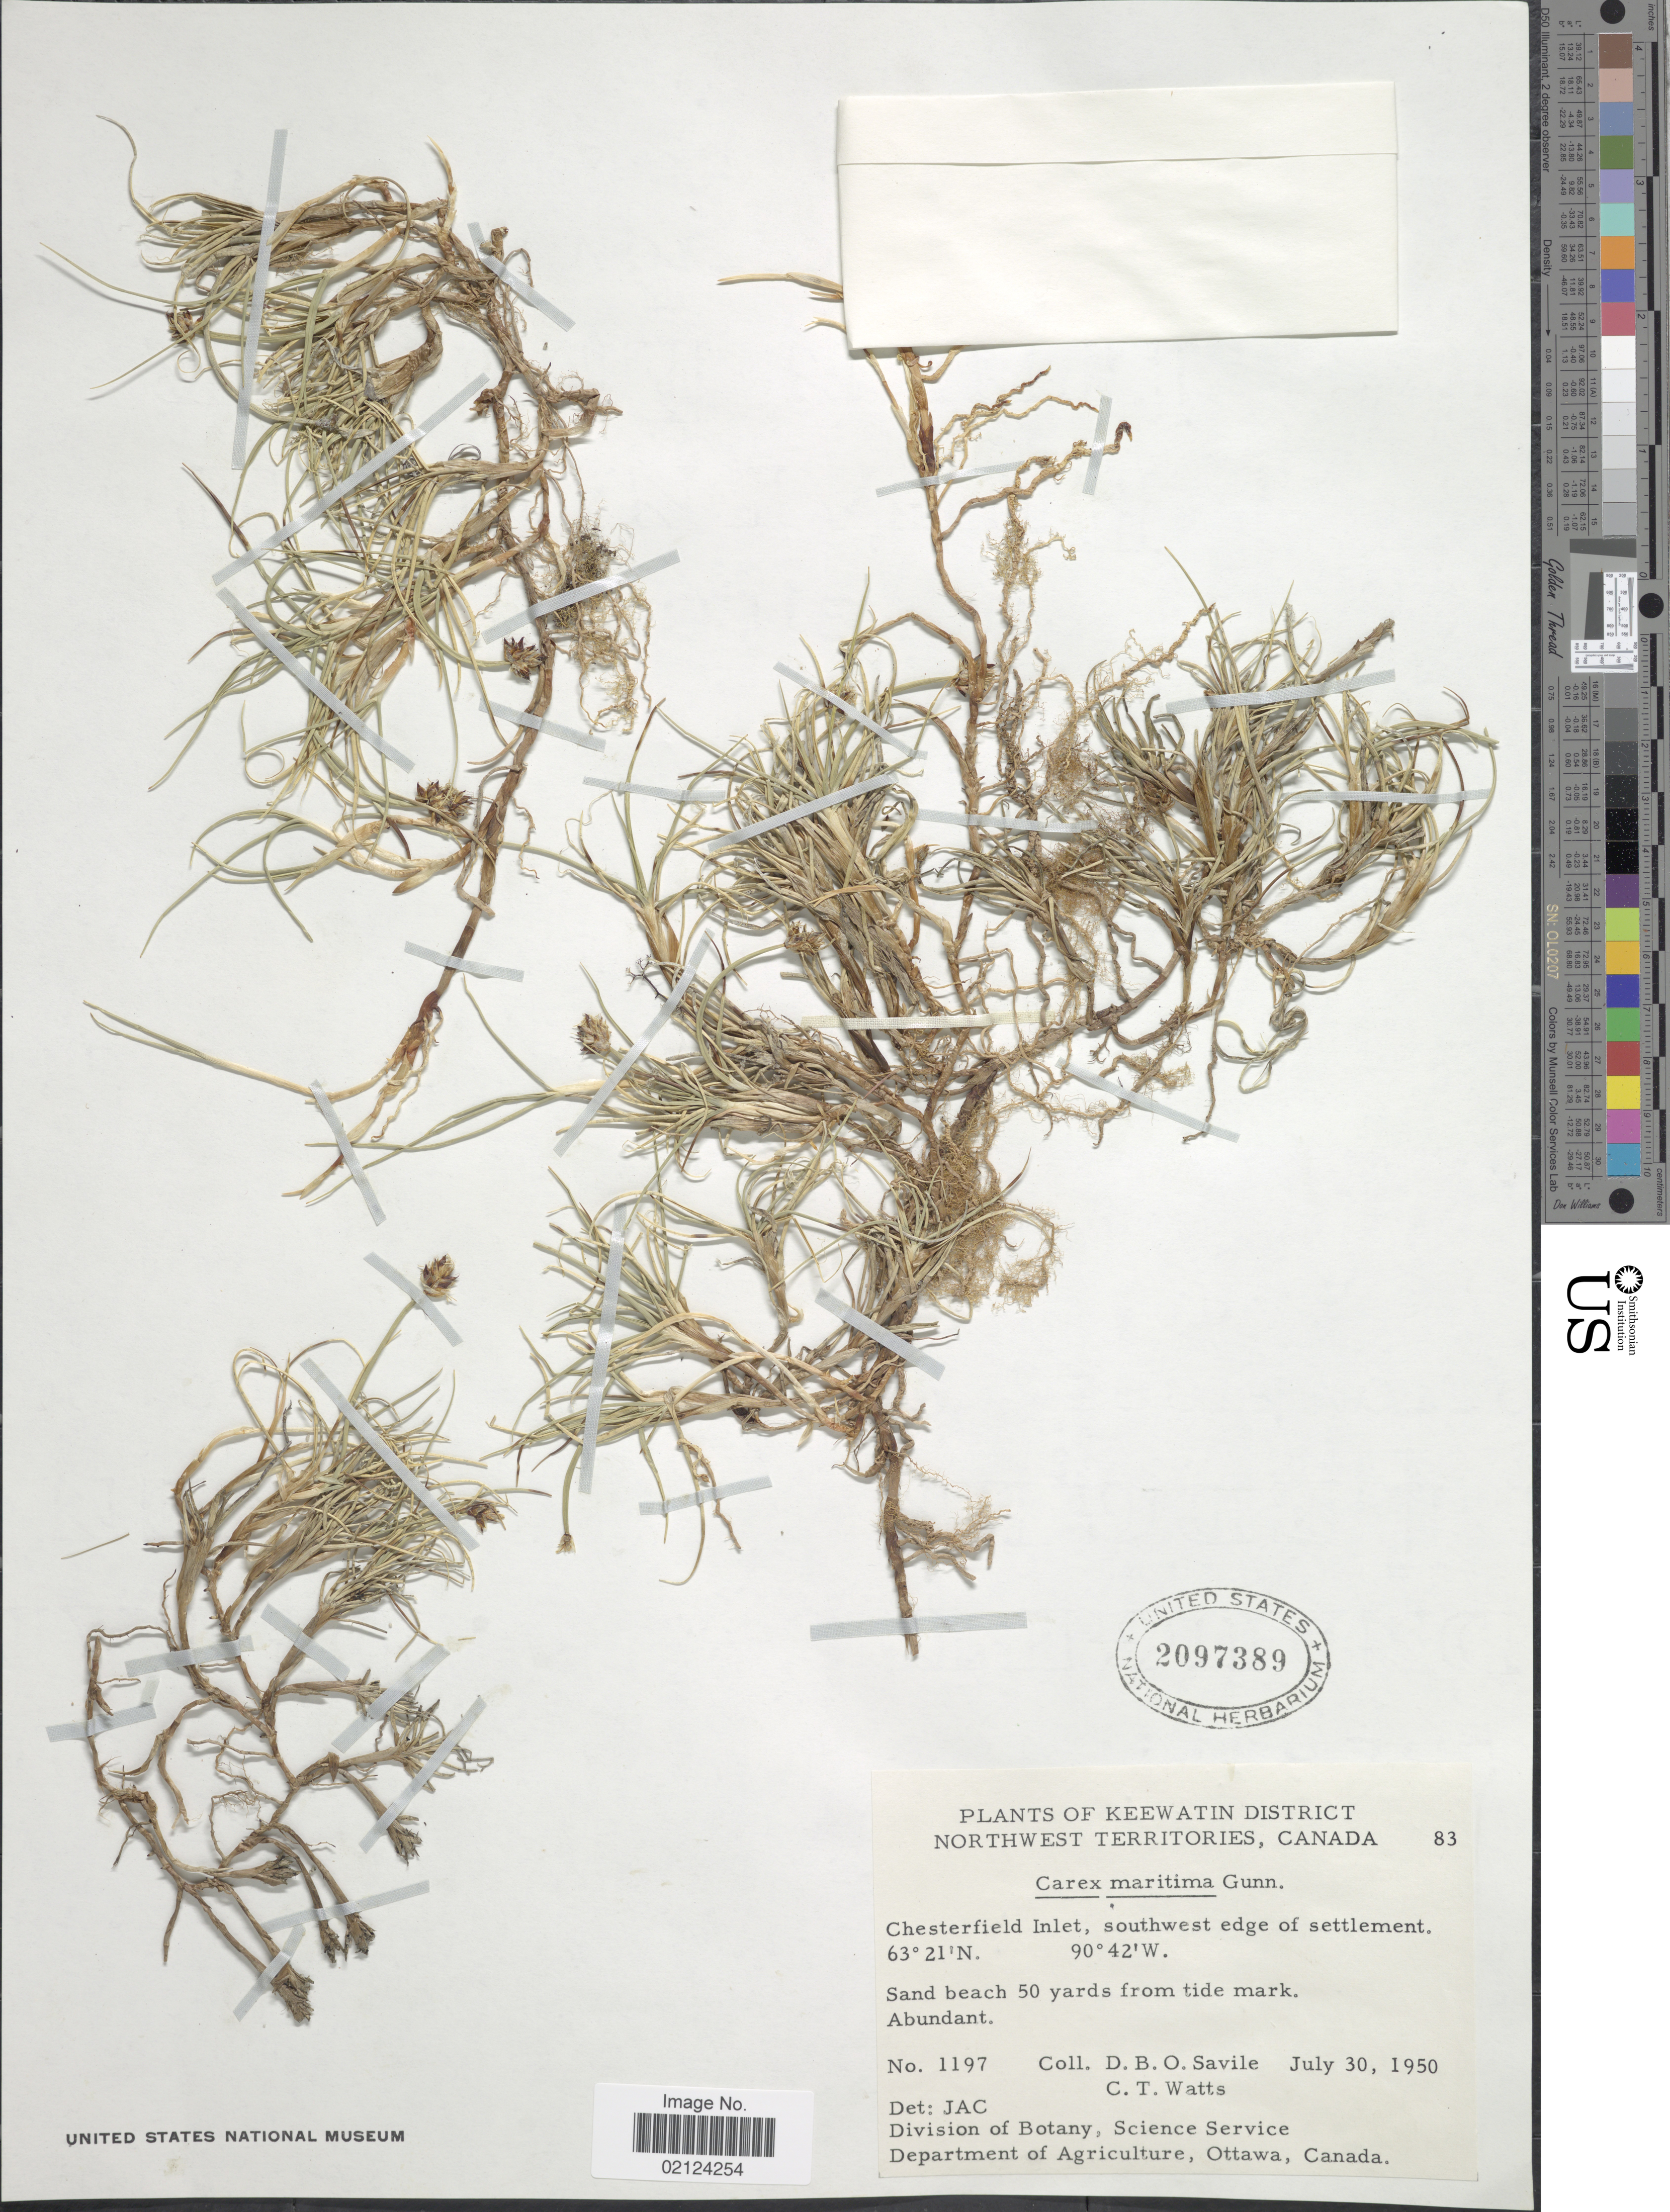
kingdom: Plantae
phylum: Tracheophyta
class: Liliopsida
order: Poales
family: Cyperaceae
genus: Carex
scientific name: Carex maritima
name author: Gunnerus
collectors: D. Savile & C. Watts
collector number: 1197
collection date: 1950-07-30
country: Canada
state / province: Northwest Territories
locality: Keewatin District, Chesterfield Inlet, southwest edge of settlement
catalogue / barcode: US 2097389